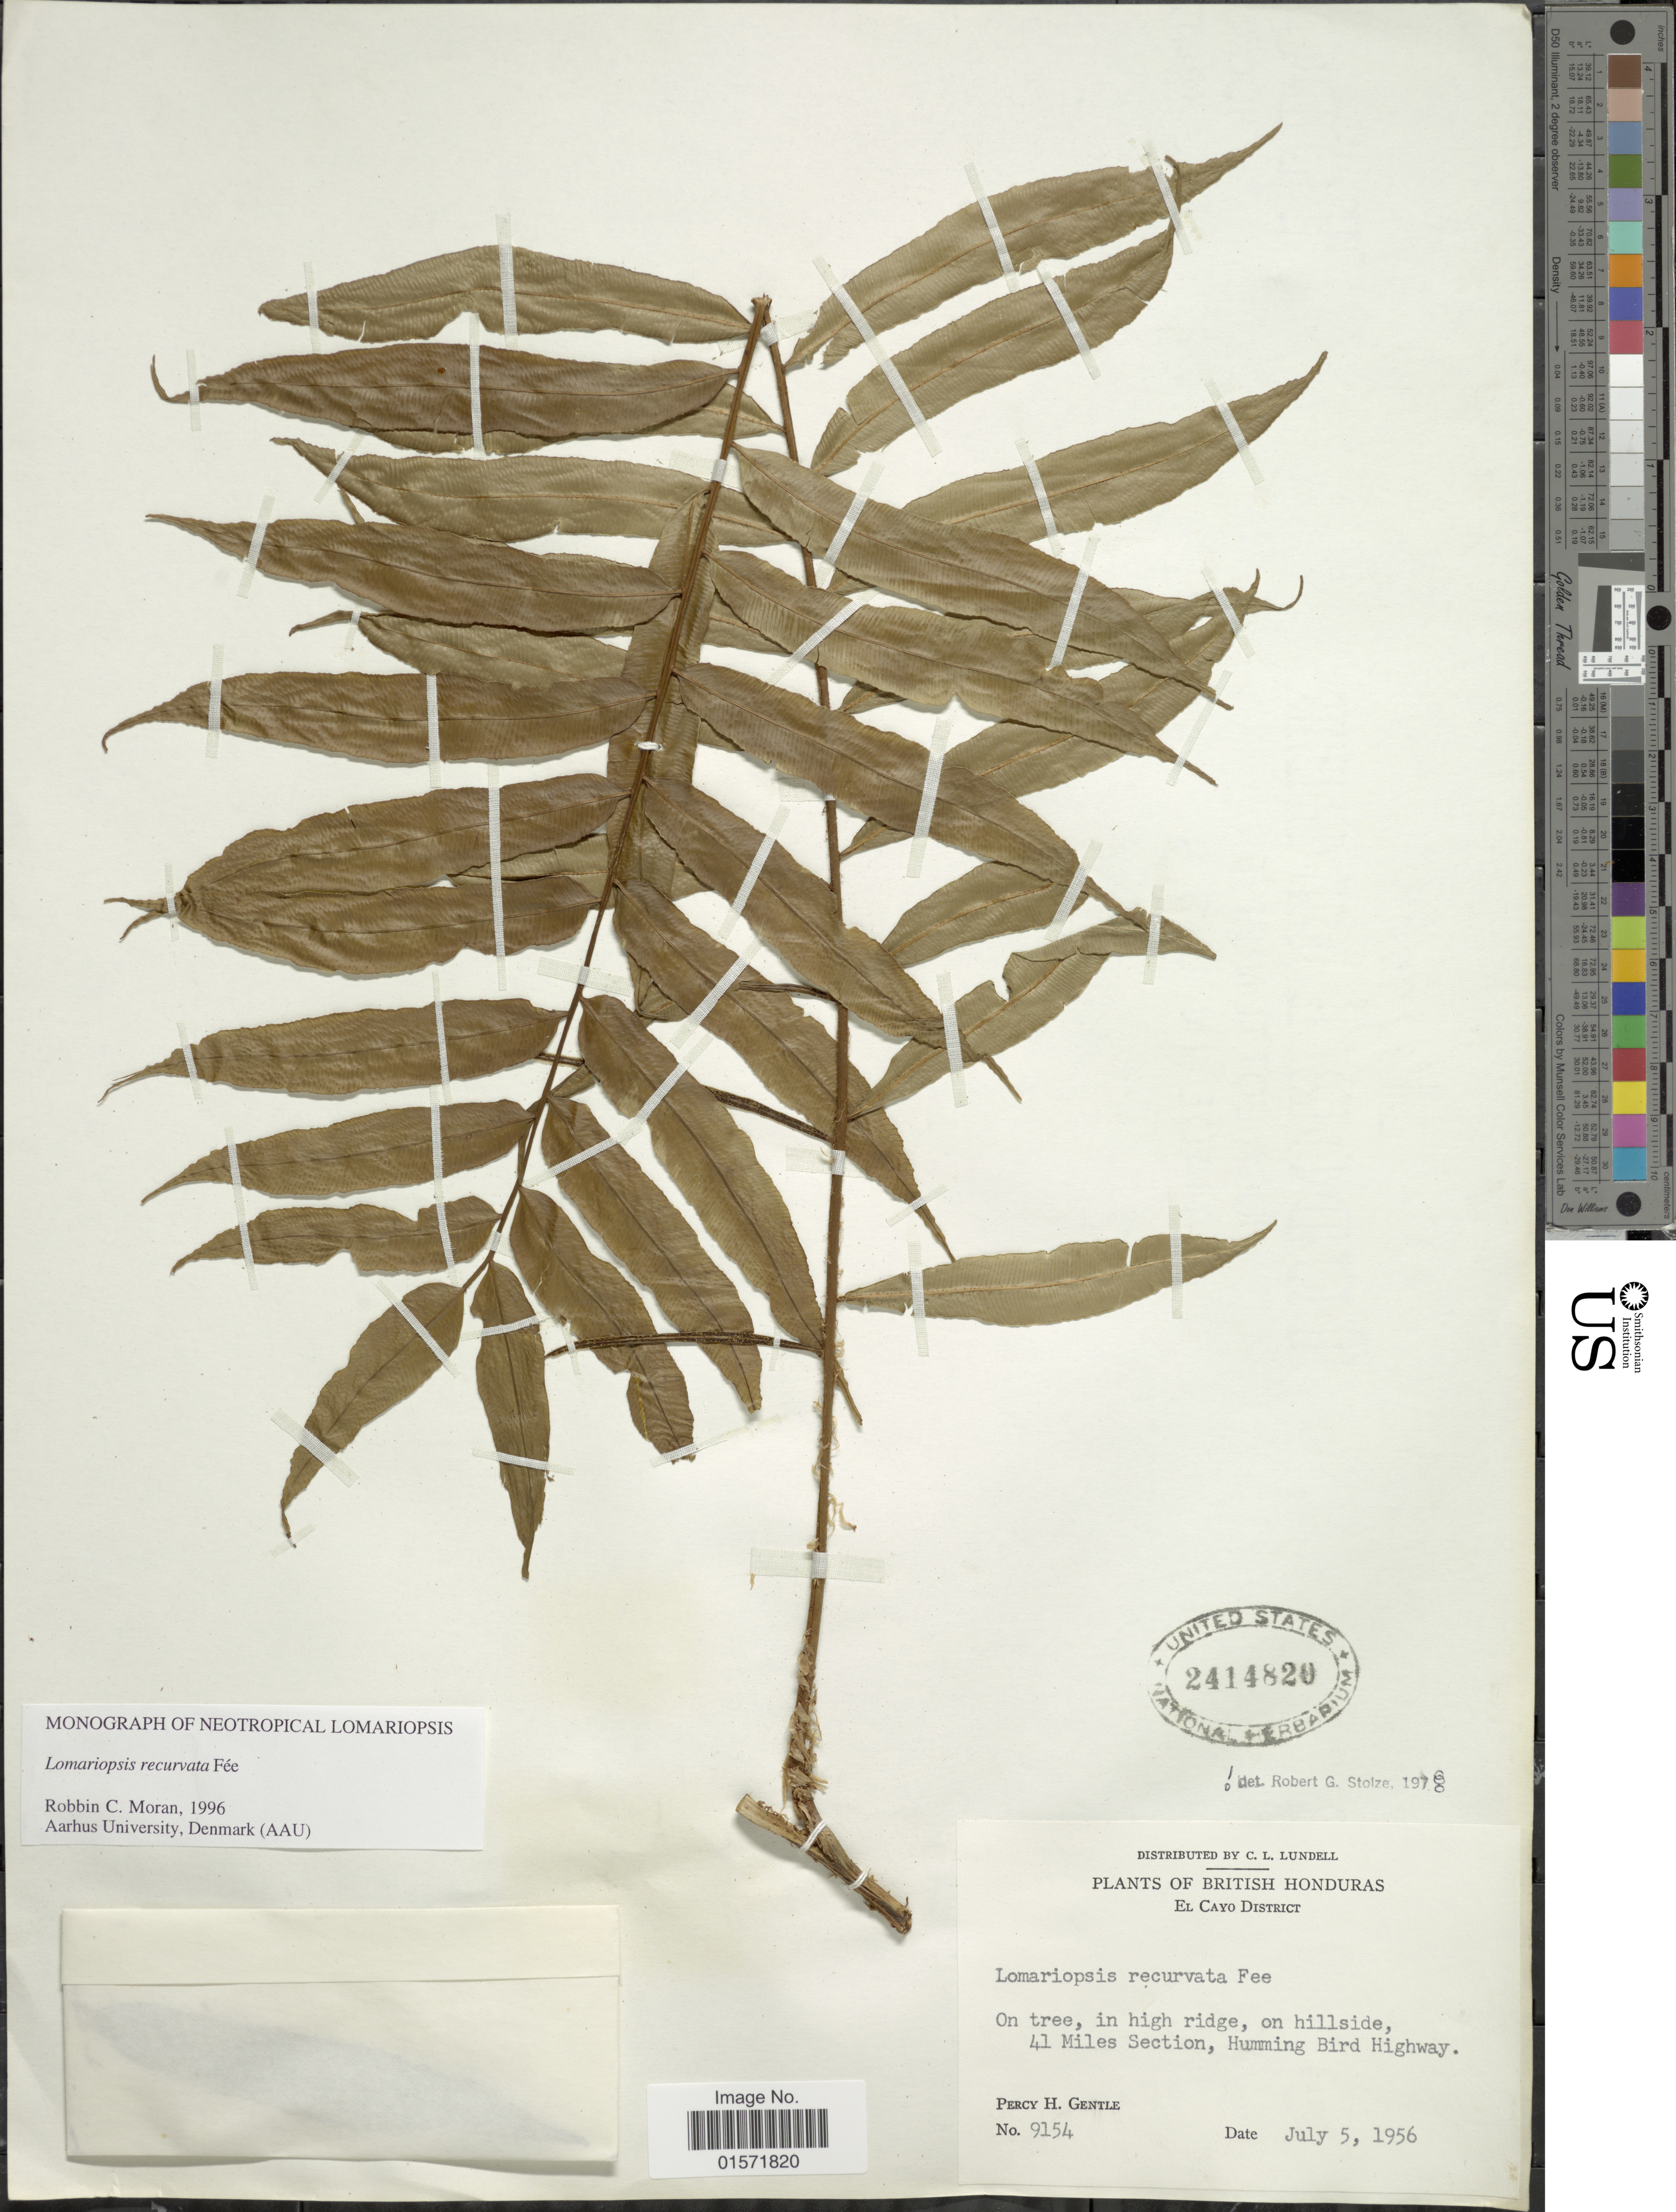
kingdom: Plantae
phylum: Tracheophyta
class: Polypodiopsida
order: Polypodiales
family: Lomariopsidaceae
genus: Lomariopsis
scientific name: Lomariopsis recurvata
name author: Fée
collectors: P. H. Gentle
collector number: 9154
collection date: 1956-07-05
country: Belize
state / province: Cayo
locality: British Honduras, El Cayo District, On tree, in high ridge, on hillside, 41 Miles Section, Humming Bird Highway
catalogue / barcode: US 2414820